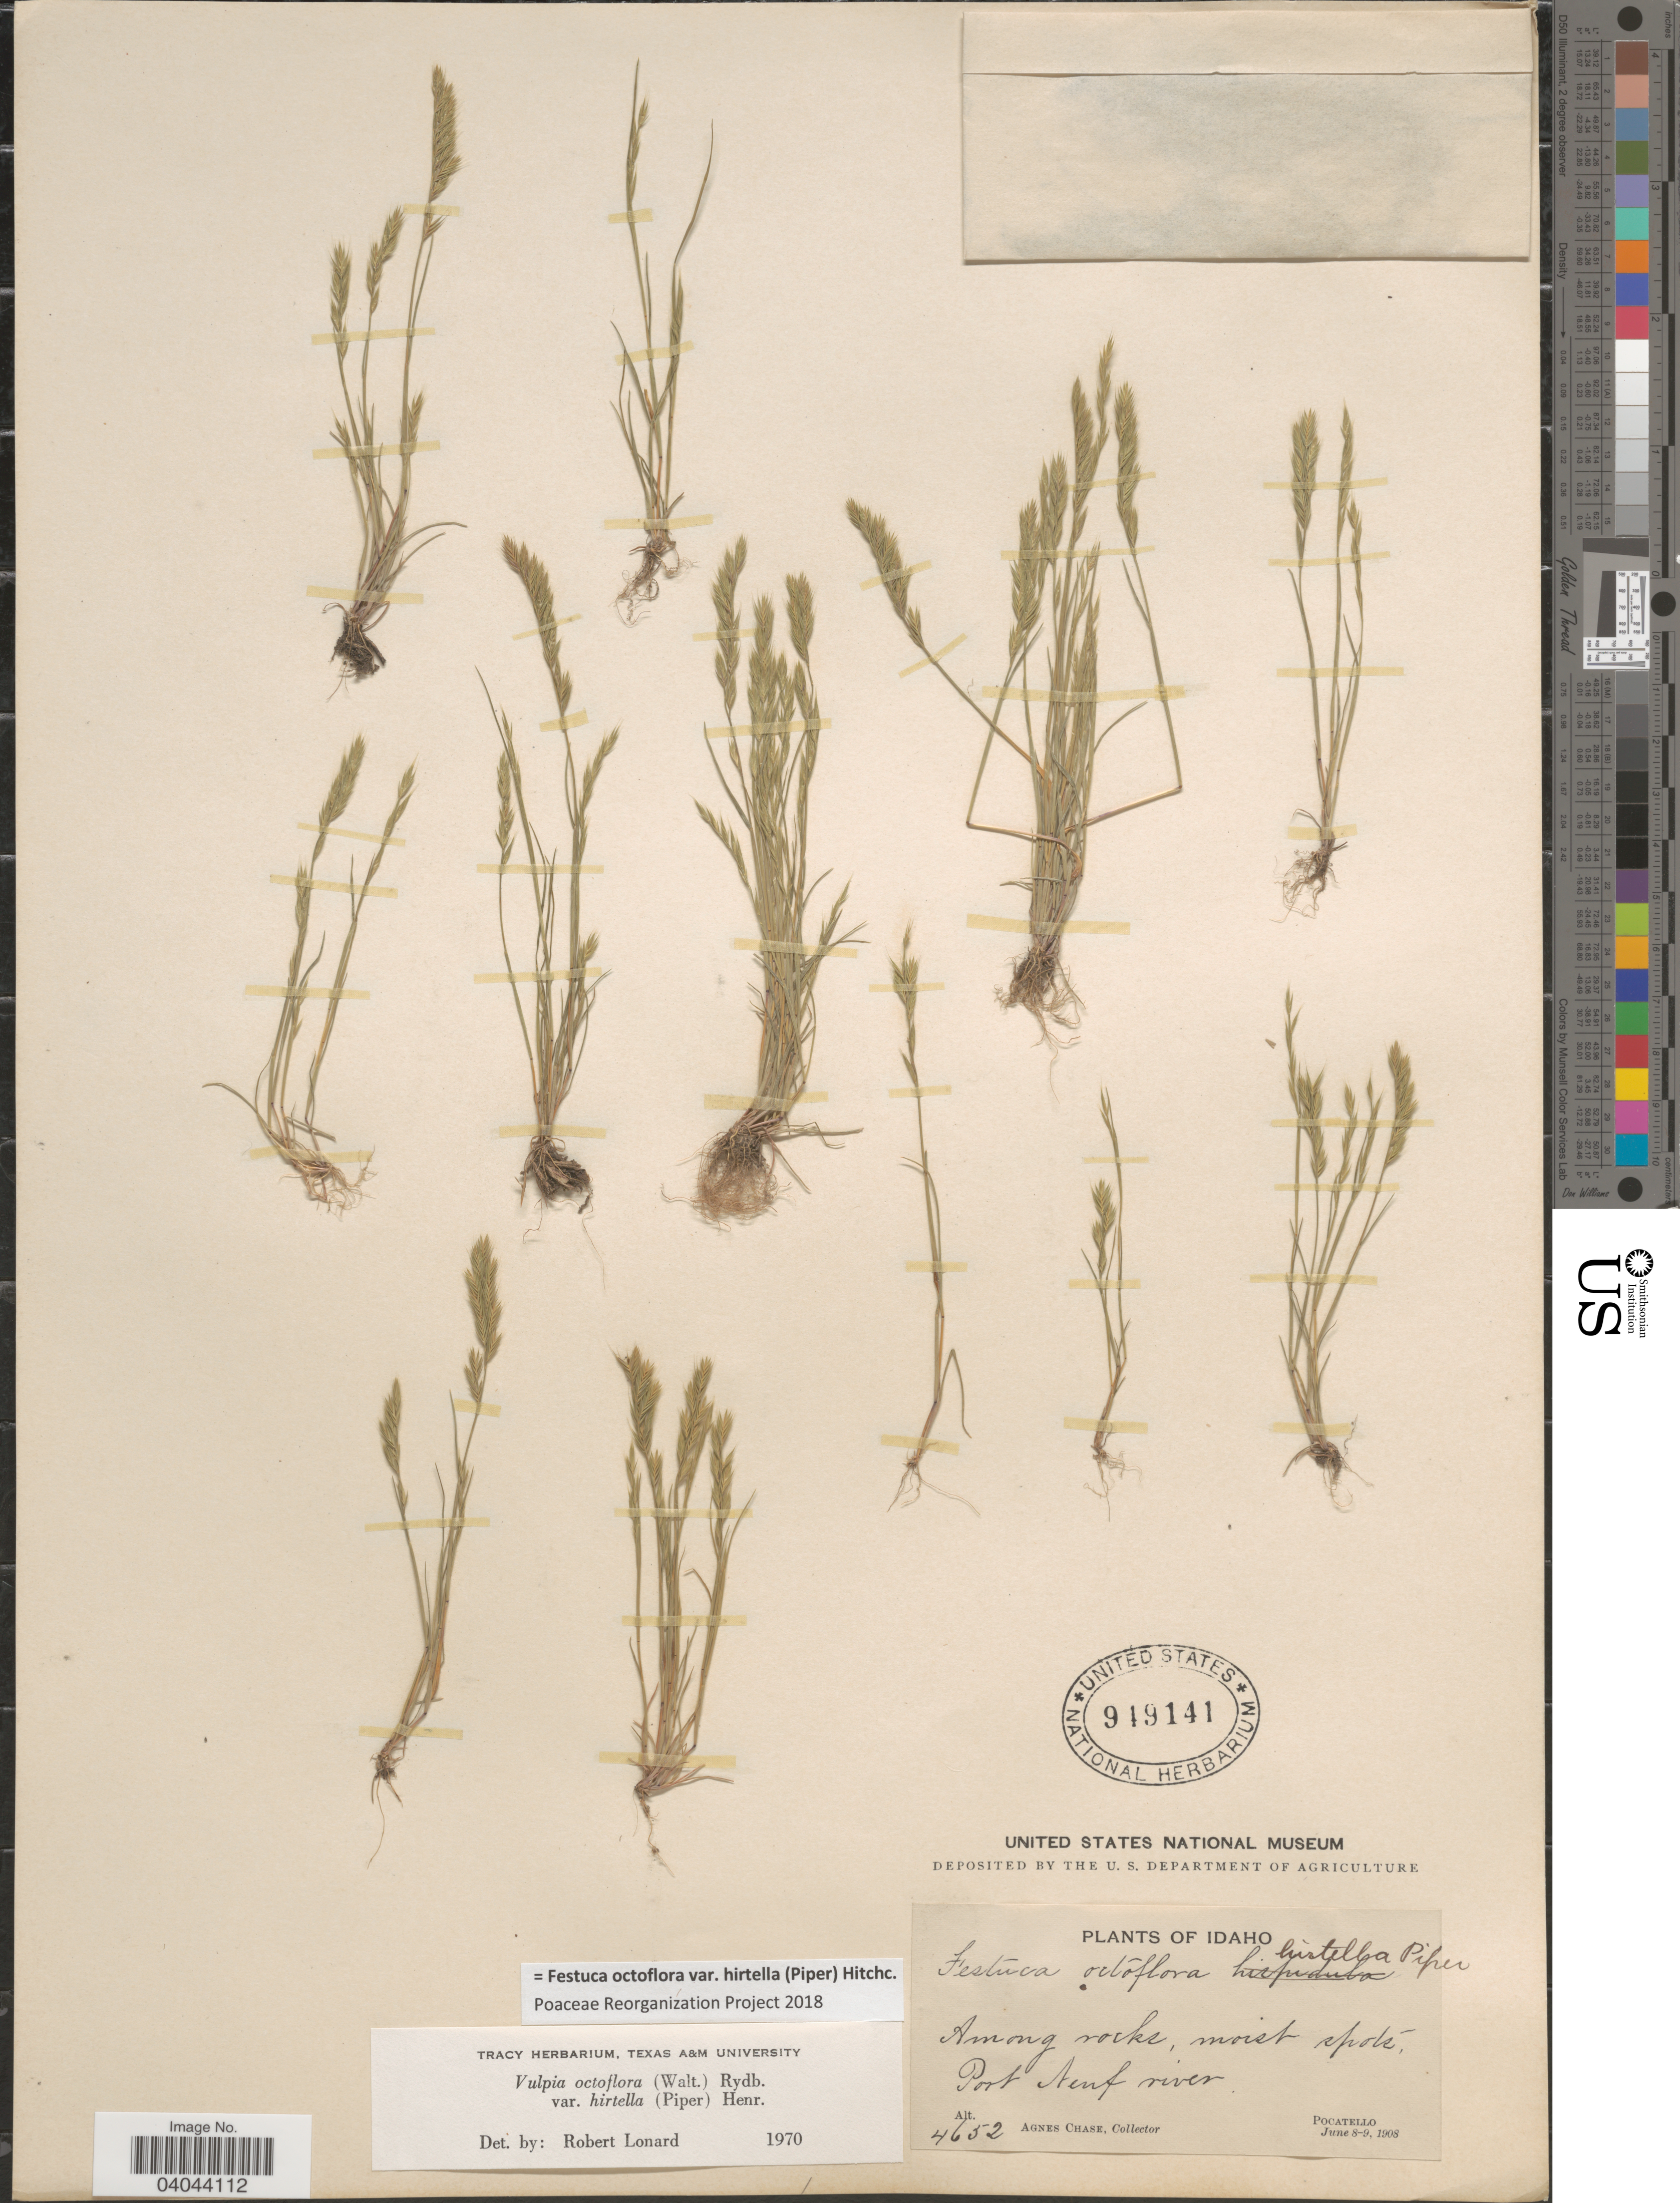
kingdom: Plantae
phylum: Tracheophyta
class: Liliopsida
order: Poales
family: Poaceae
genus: Festuca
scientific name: Festuca octoflora var. hirtella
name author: Piper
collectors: A. Chase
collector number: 4652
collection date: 1908-06-08/1908-06-09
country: United States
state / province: Idaho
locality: Port neuf river. Pocatello.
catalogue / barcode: US 949141